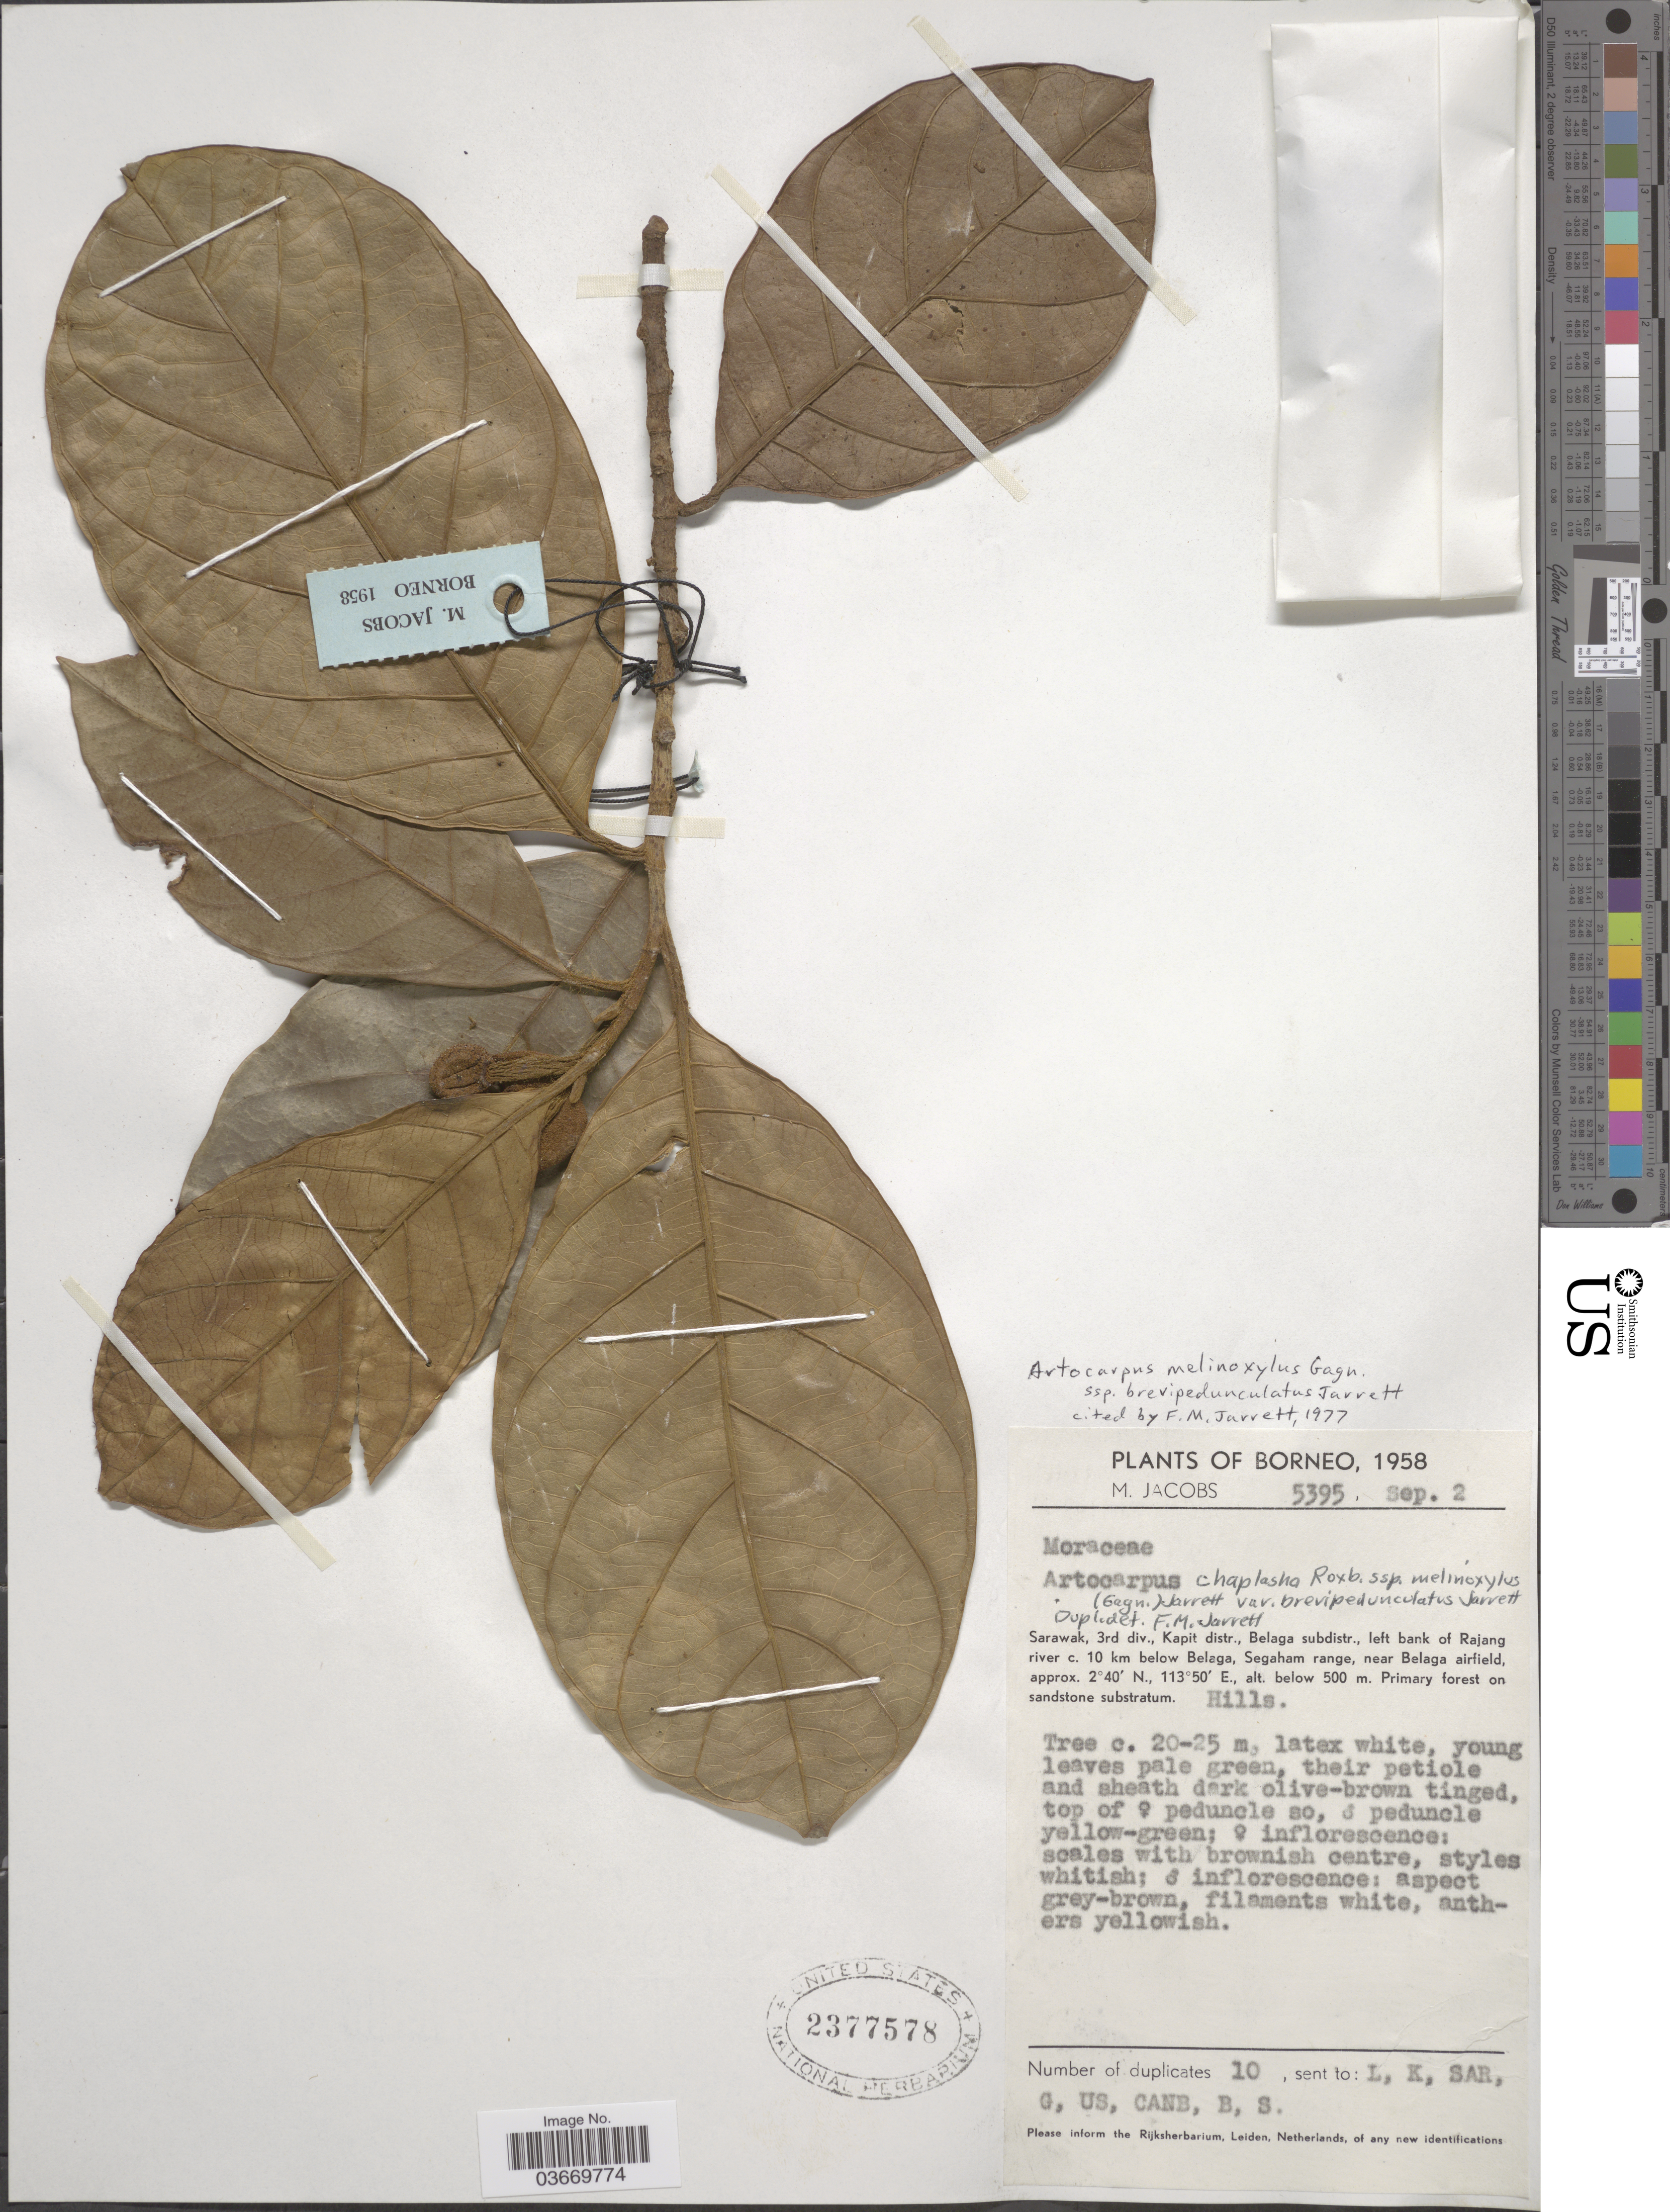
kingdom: Plantae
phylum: Tracheophyta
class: Magnoliopsida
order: Rosales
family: Moraceae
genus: Artocarpus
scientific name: Artocarpus melinoxylus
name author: Gagnep.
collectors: M. Jacobs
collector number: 5395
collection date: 1958-09-02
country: Malaysia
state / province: Sarawak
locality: Borneo. 3rd div., Kapit distr., Belaga subdistr., left bank of Rajang river c. 10 km below Belaga, Segaham range, near Belaga airfield.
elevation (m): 500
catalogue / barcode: US 2377578